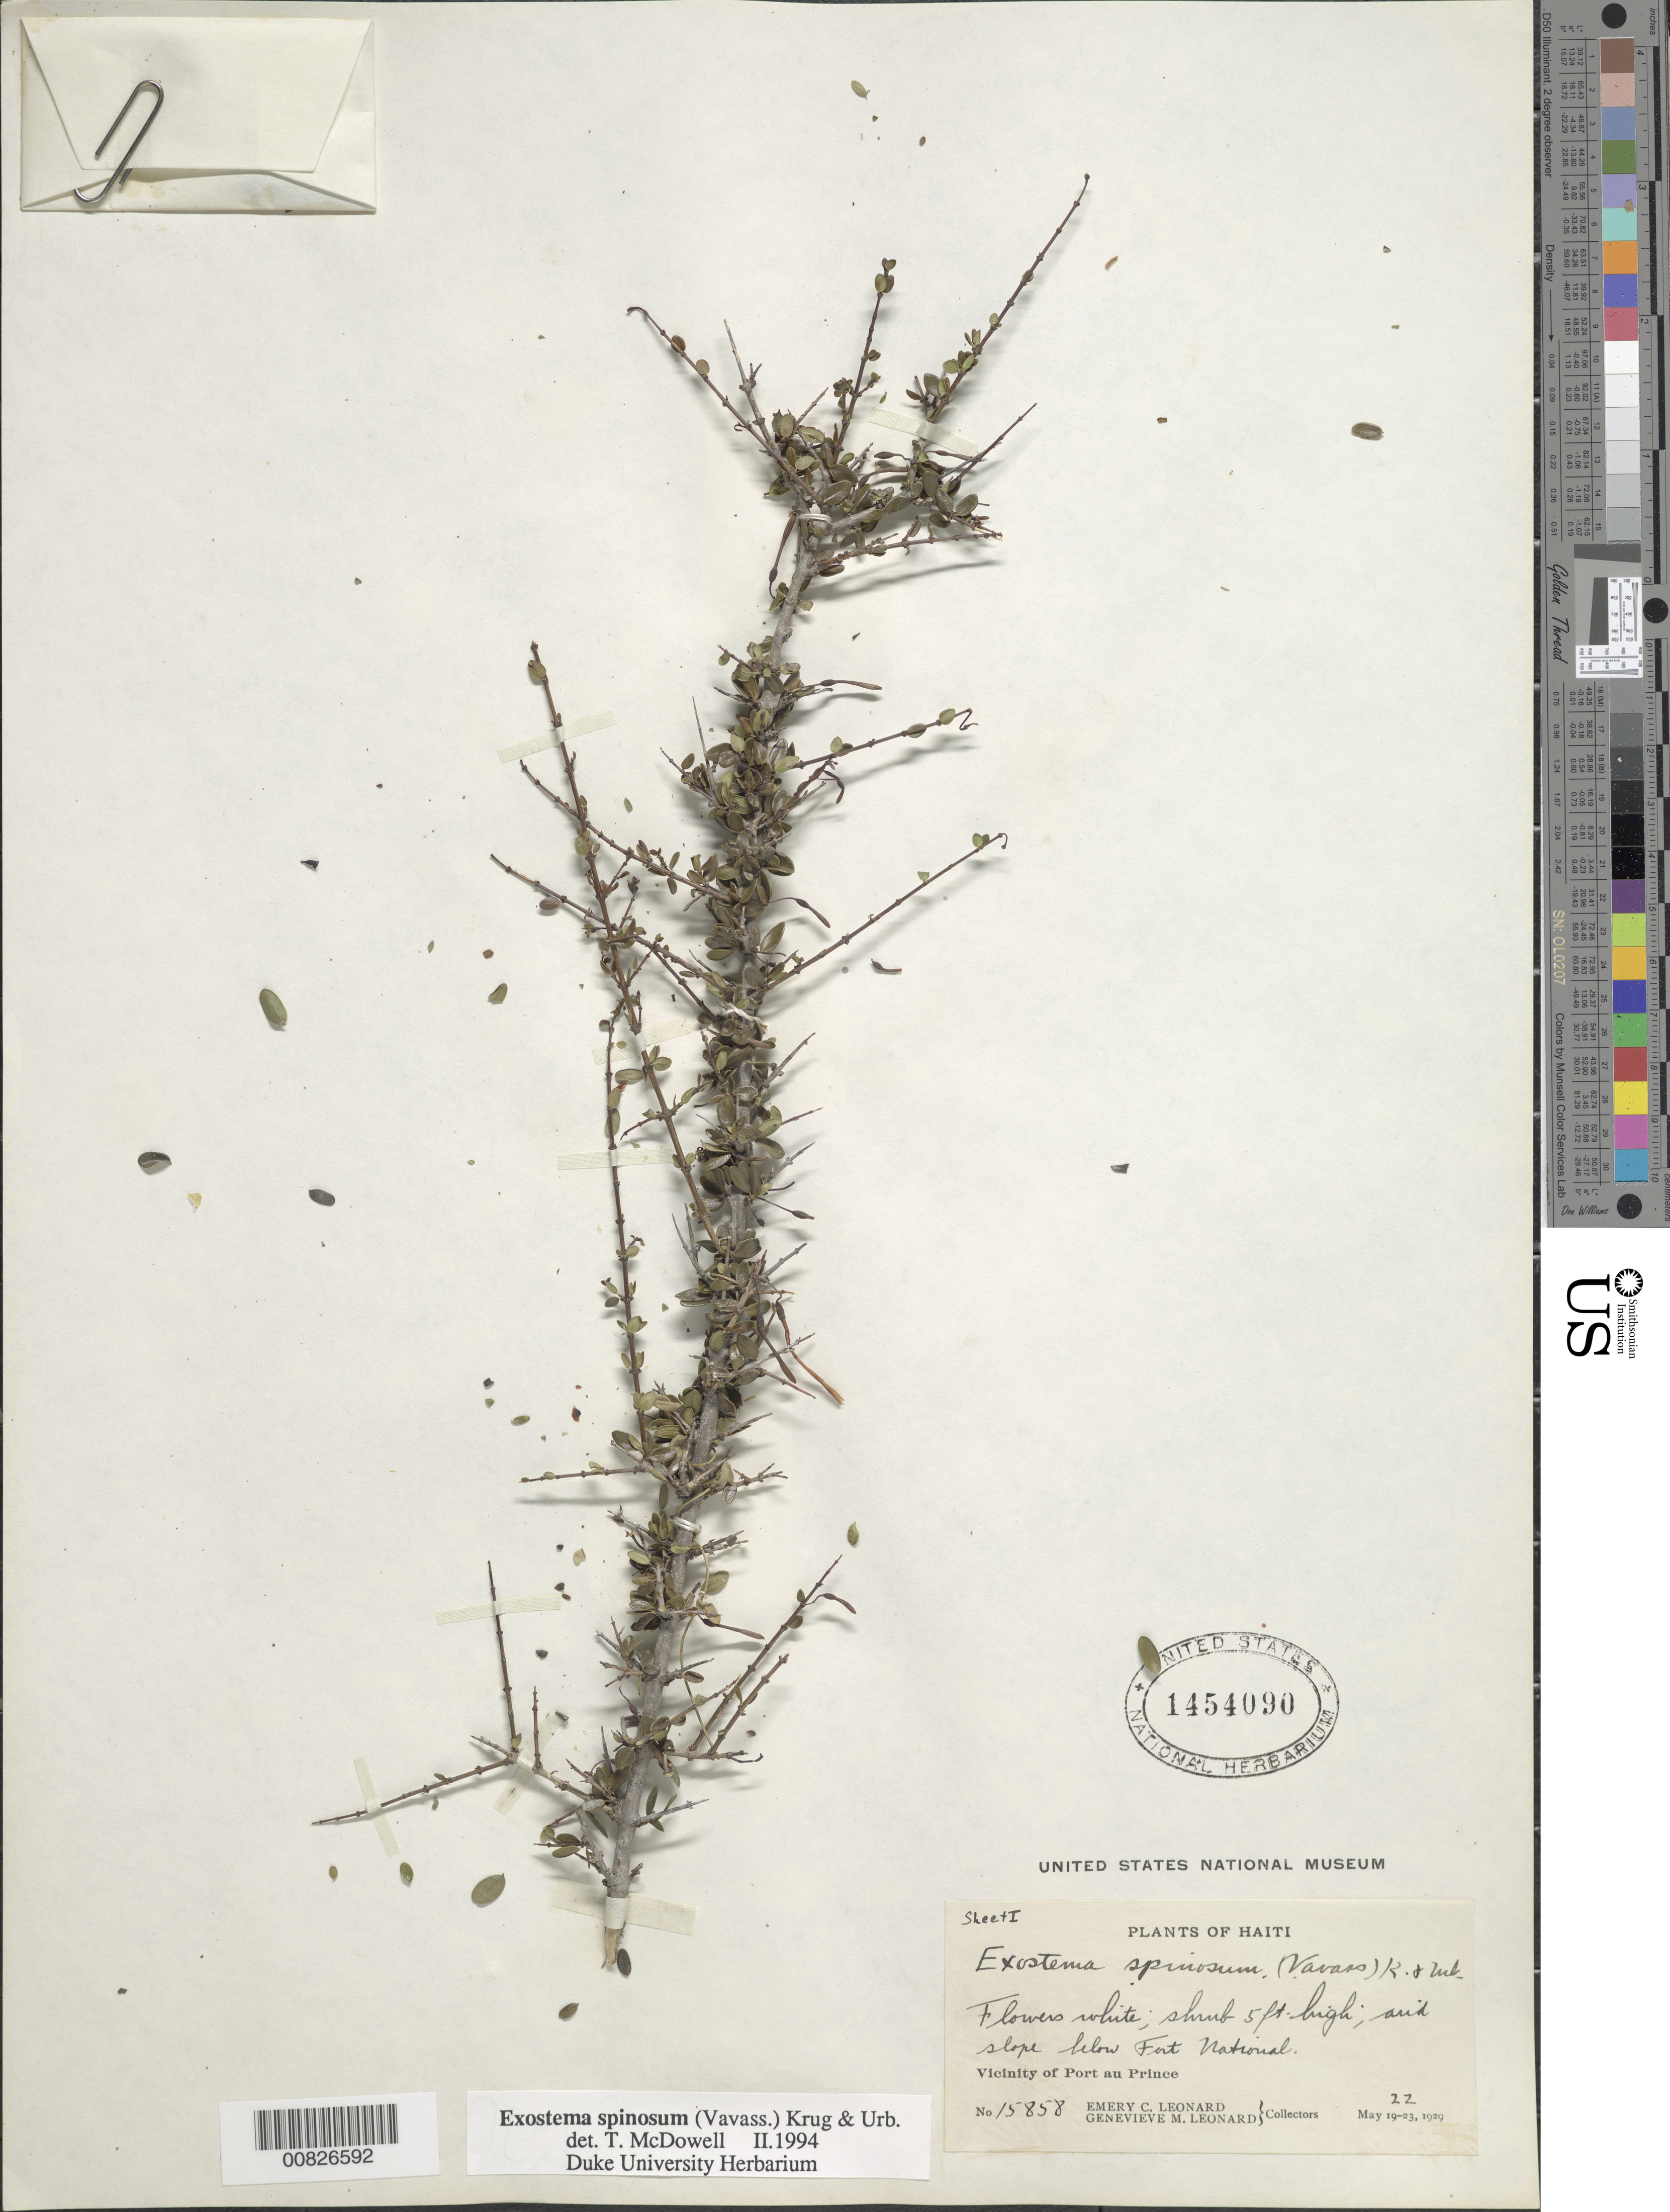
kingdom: Plantae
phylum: Tracheophyta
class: Magnoliopsida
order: Gentianales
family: Rubiaceae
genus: Exostema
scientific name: Exostema spinosum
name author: (Vavass.) Krug & Urb.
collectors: E. C. Leonard & G. M. Leonard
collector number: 15858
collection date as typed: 22 May 1929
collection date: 1929-05-22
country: Haiti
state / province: Ouest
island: Hispaniola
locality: Vicinity of Port au Prince, below Fort National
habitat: Arid slope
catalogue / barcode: US 1454090